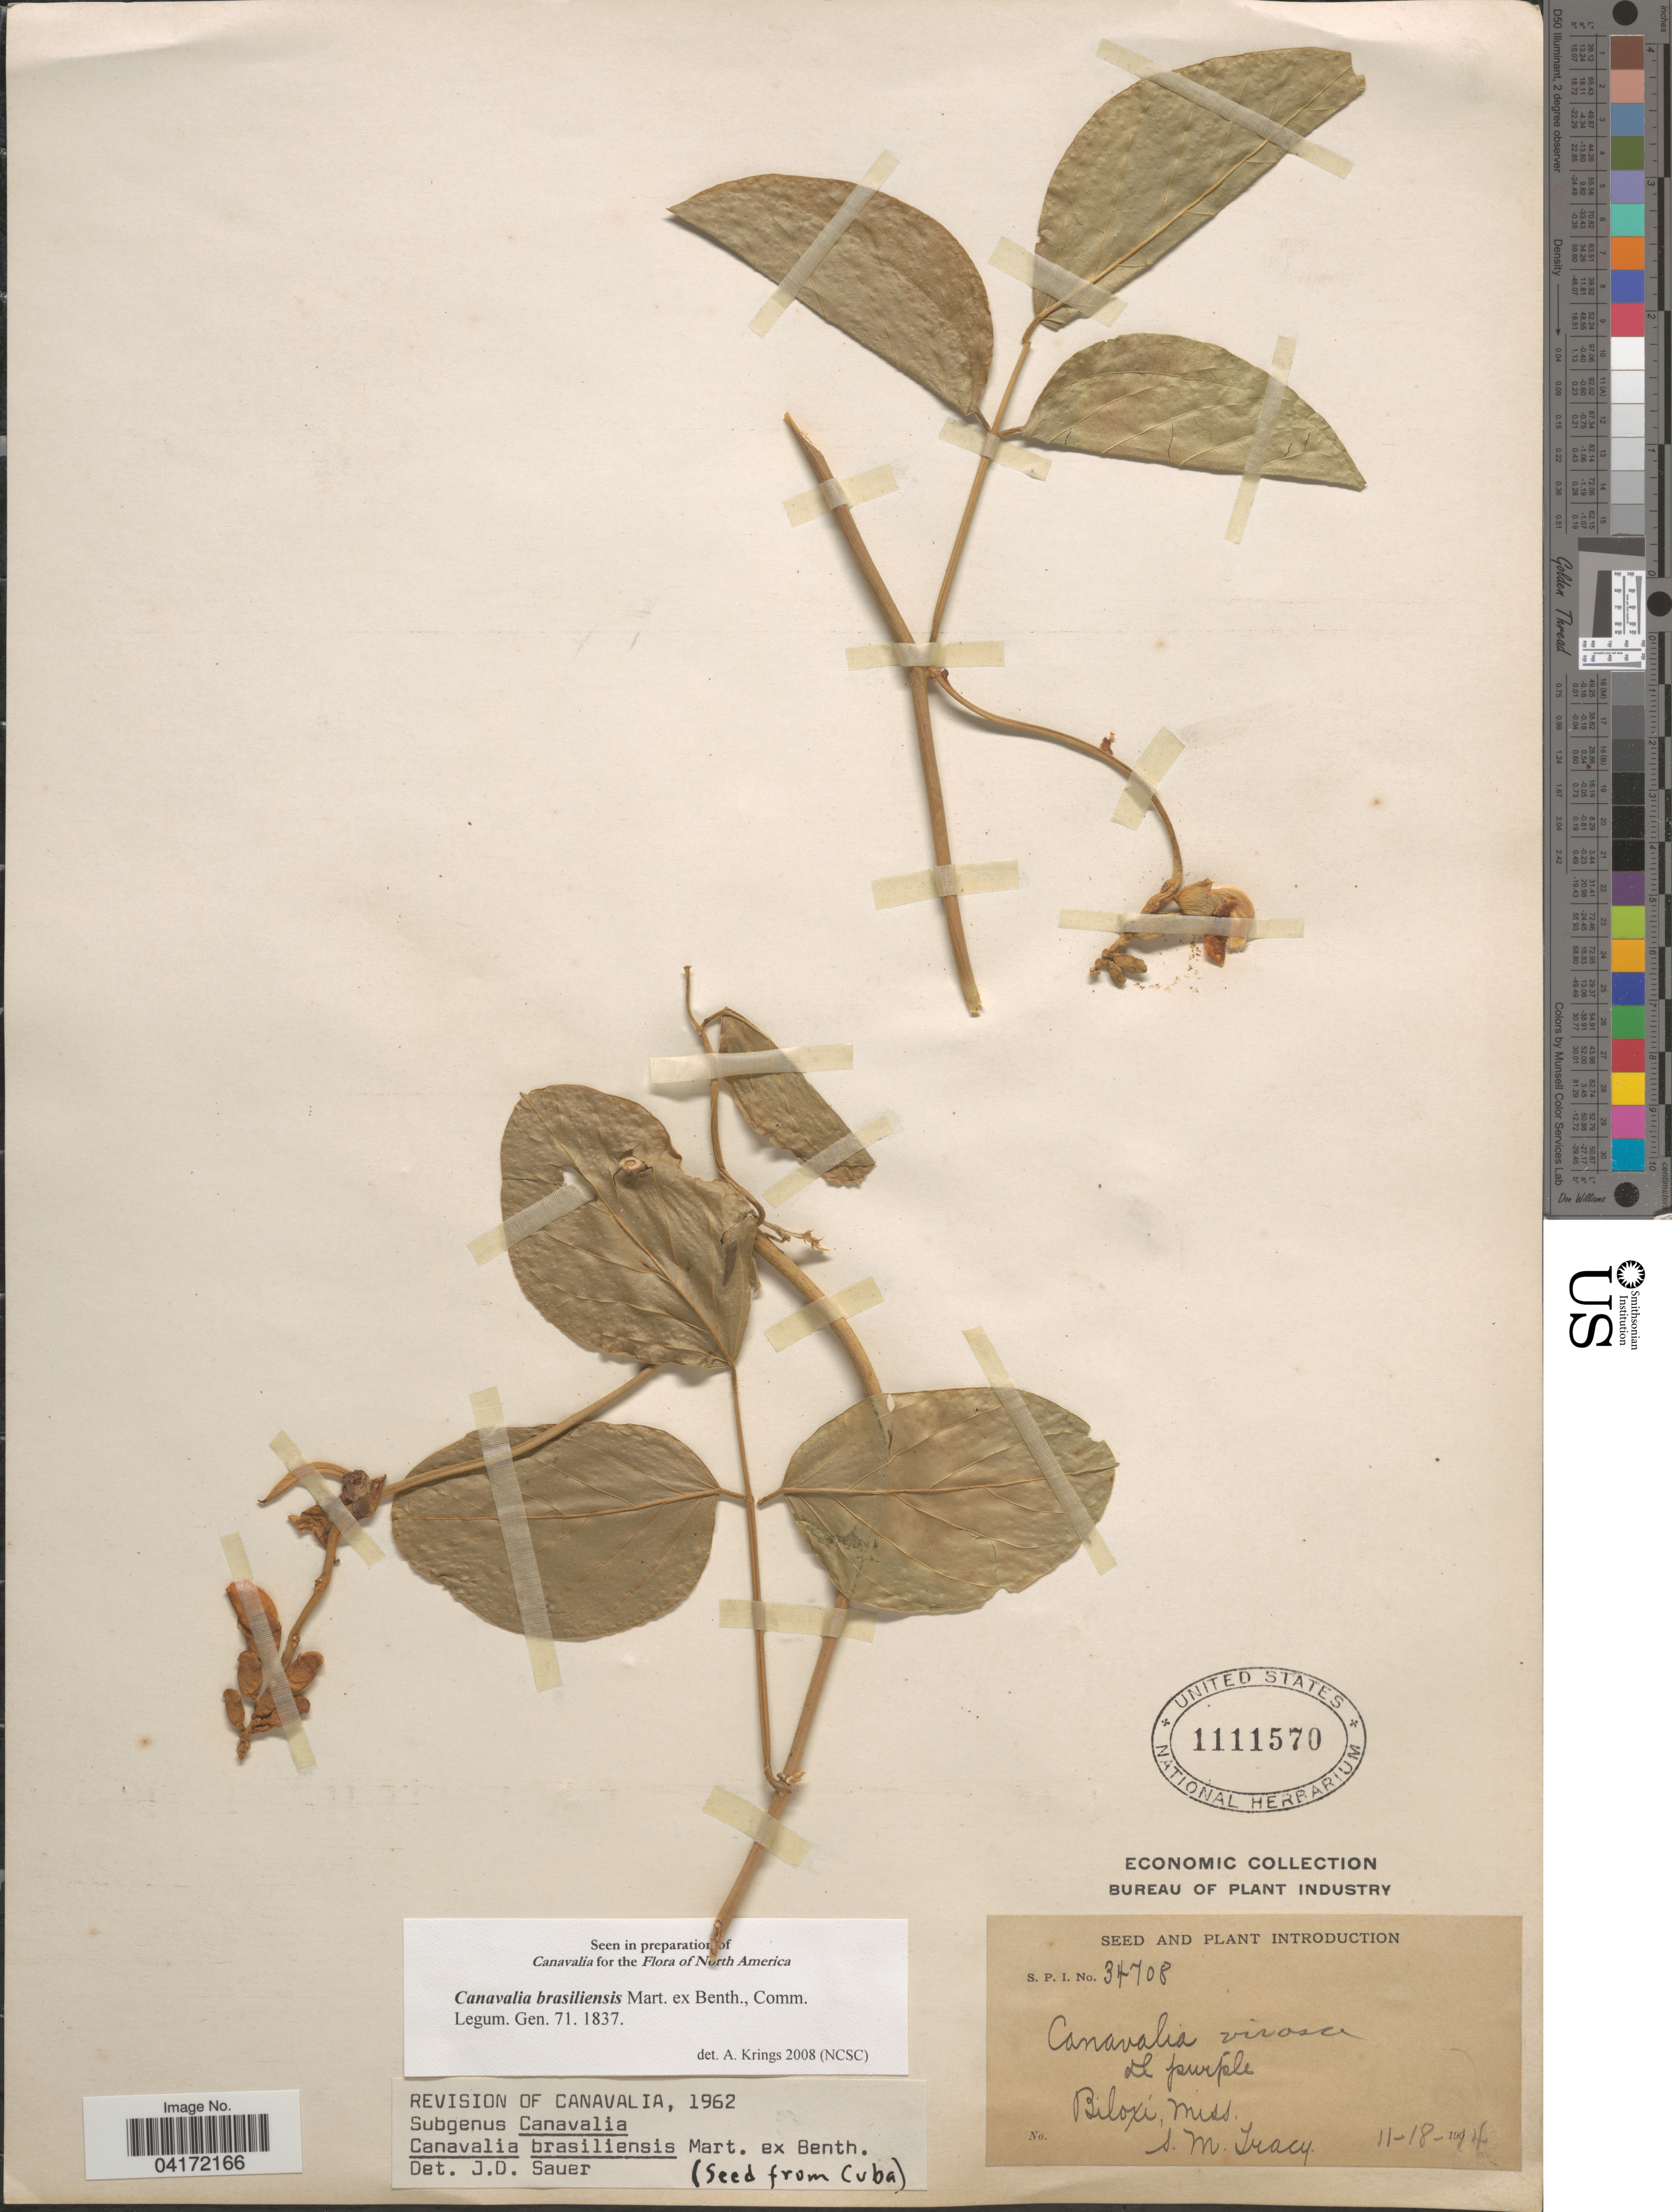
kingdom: Plantae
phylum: Tracheophyta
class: Magnoliopsida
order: Fabales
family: Fabaceae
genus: Canavalia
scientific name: Canavalia brasiliensis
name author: Mart. ex Benth.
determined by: Krings, A.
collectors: S. M. Tracy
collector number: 34708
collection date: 1914-11-18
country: United States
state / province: Mississippi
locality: Biloxi.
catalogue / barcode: US 1111570